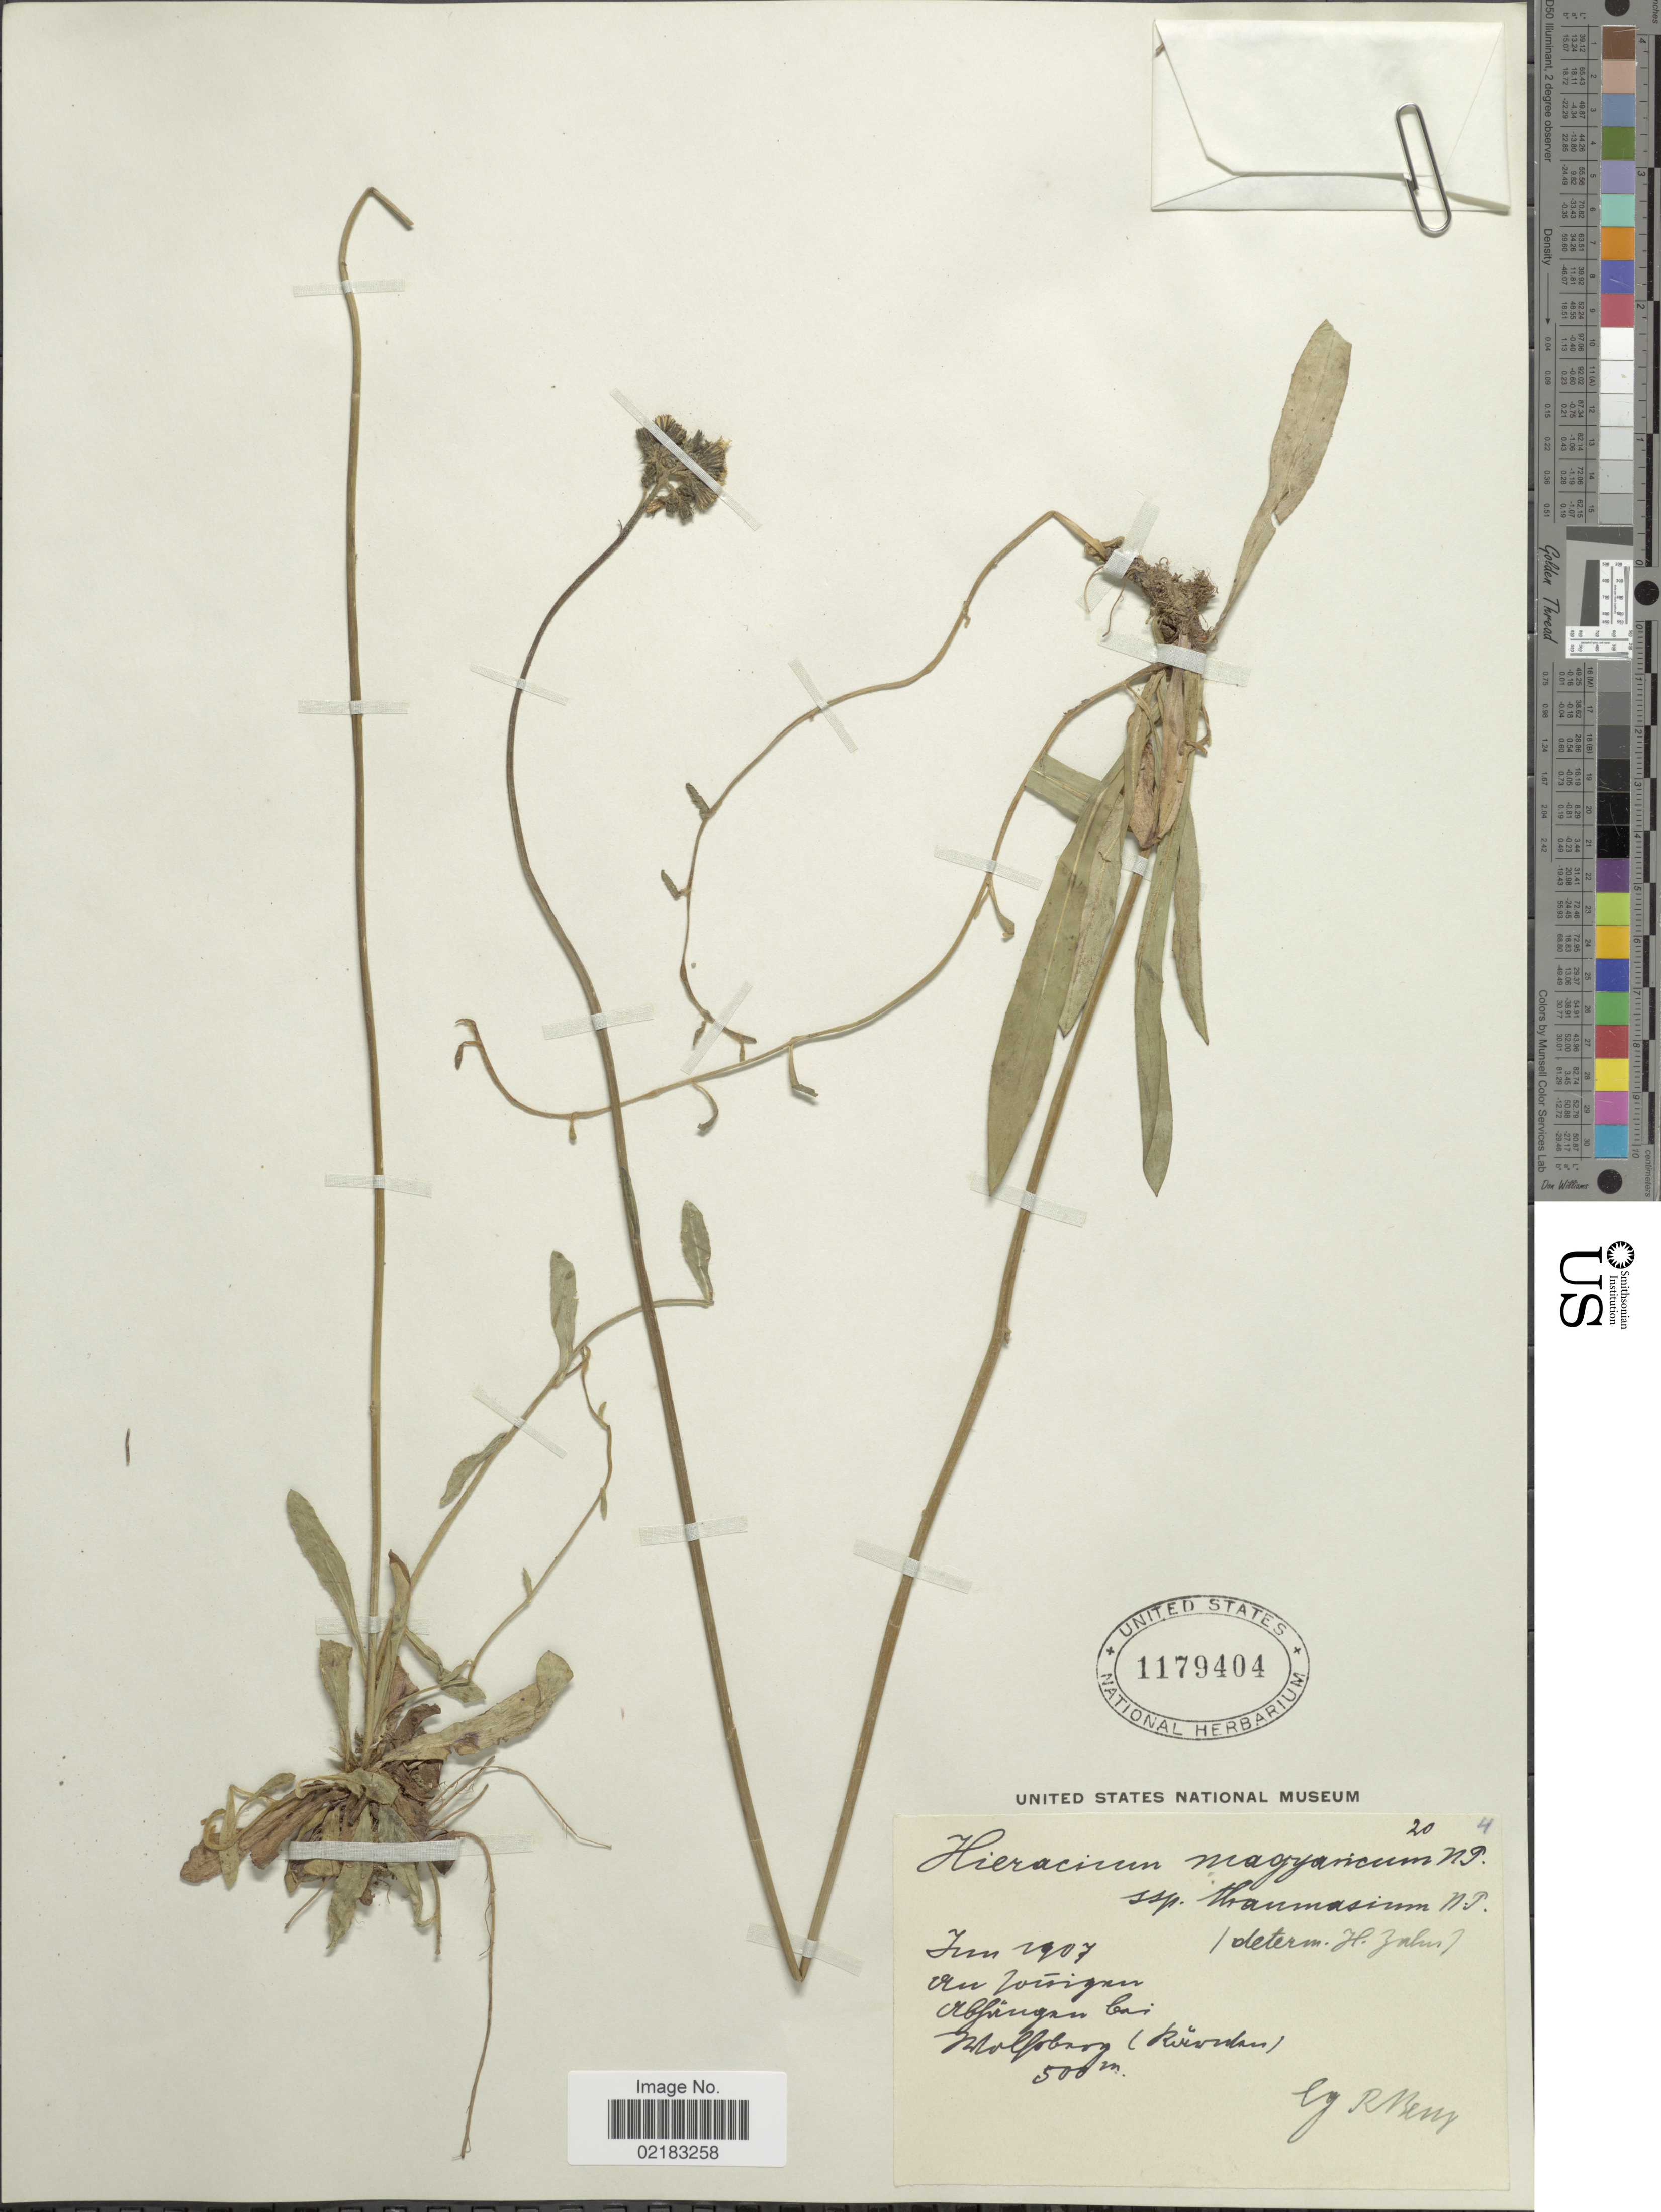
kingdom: Plantae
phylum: Tracheophyta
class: Magnoliopsida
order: Asterales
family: Asteraceae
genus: Pilosella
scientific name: Pilosella piloselloides subsp. magyarica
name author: (Peter) S. Bräut. & Greuter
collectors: R. Benz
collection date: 1907-06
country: Germany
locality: Joisigan vebbluringan bai Molfsberg (Riversdan) [interpreted]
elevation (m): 500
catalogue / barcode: US 1179404